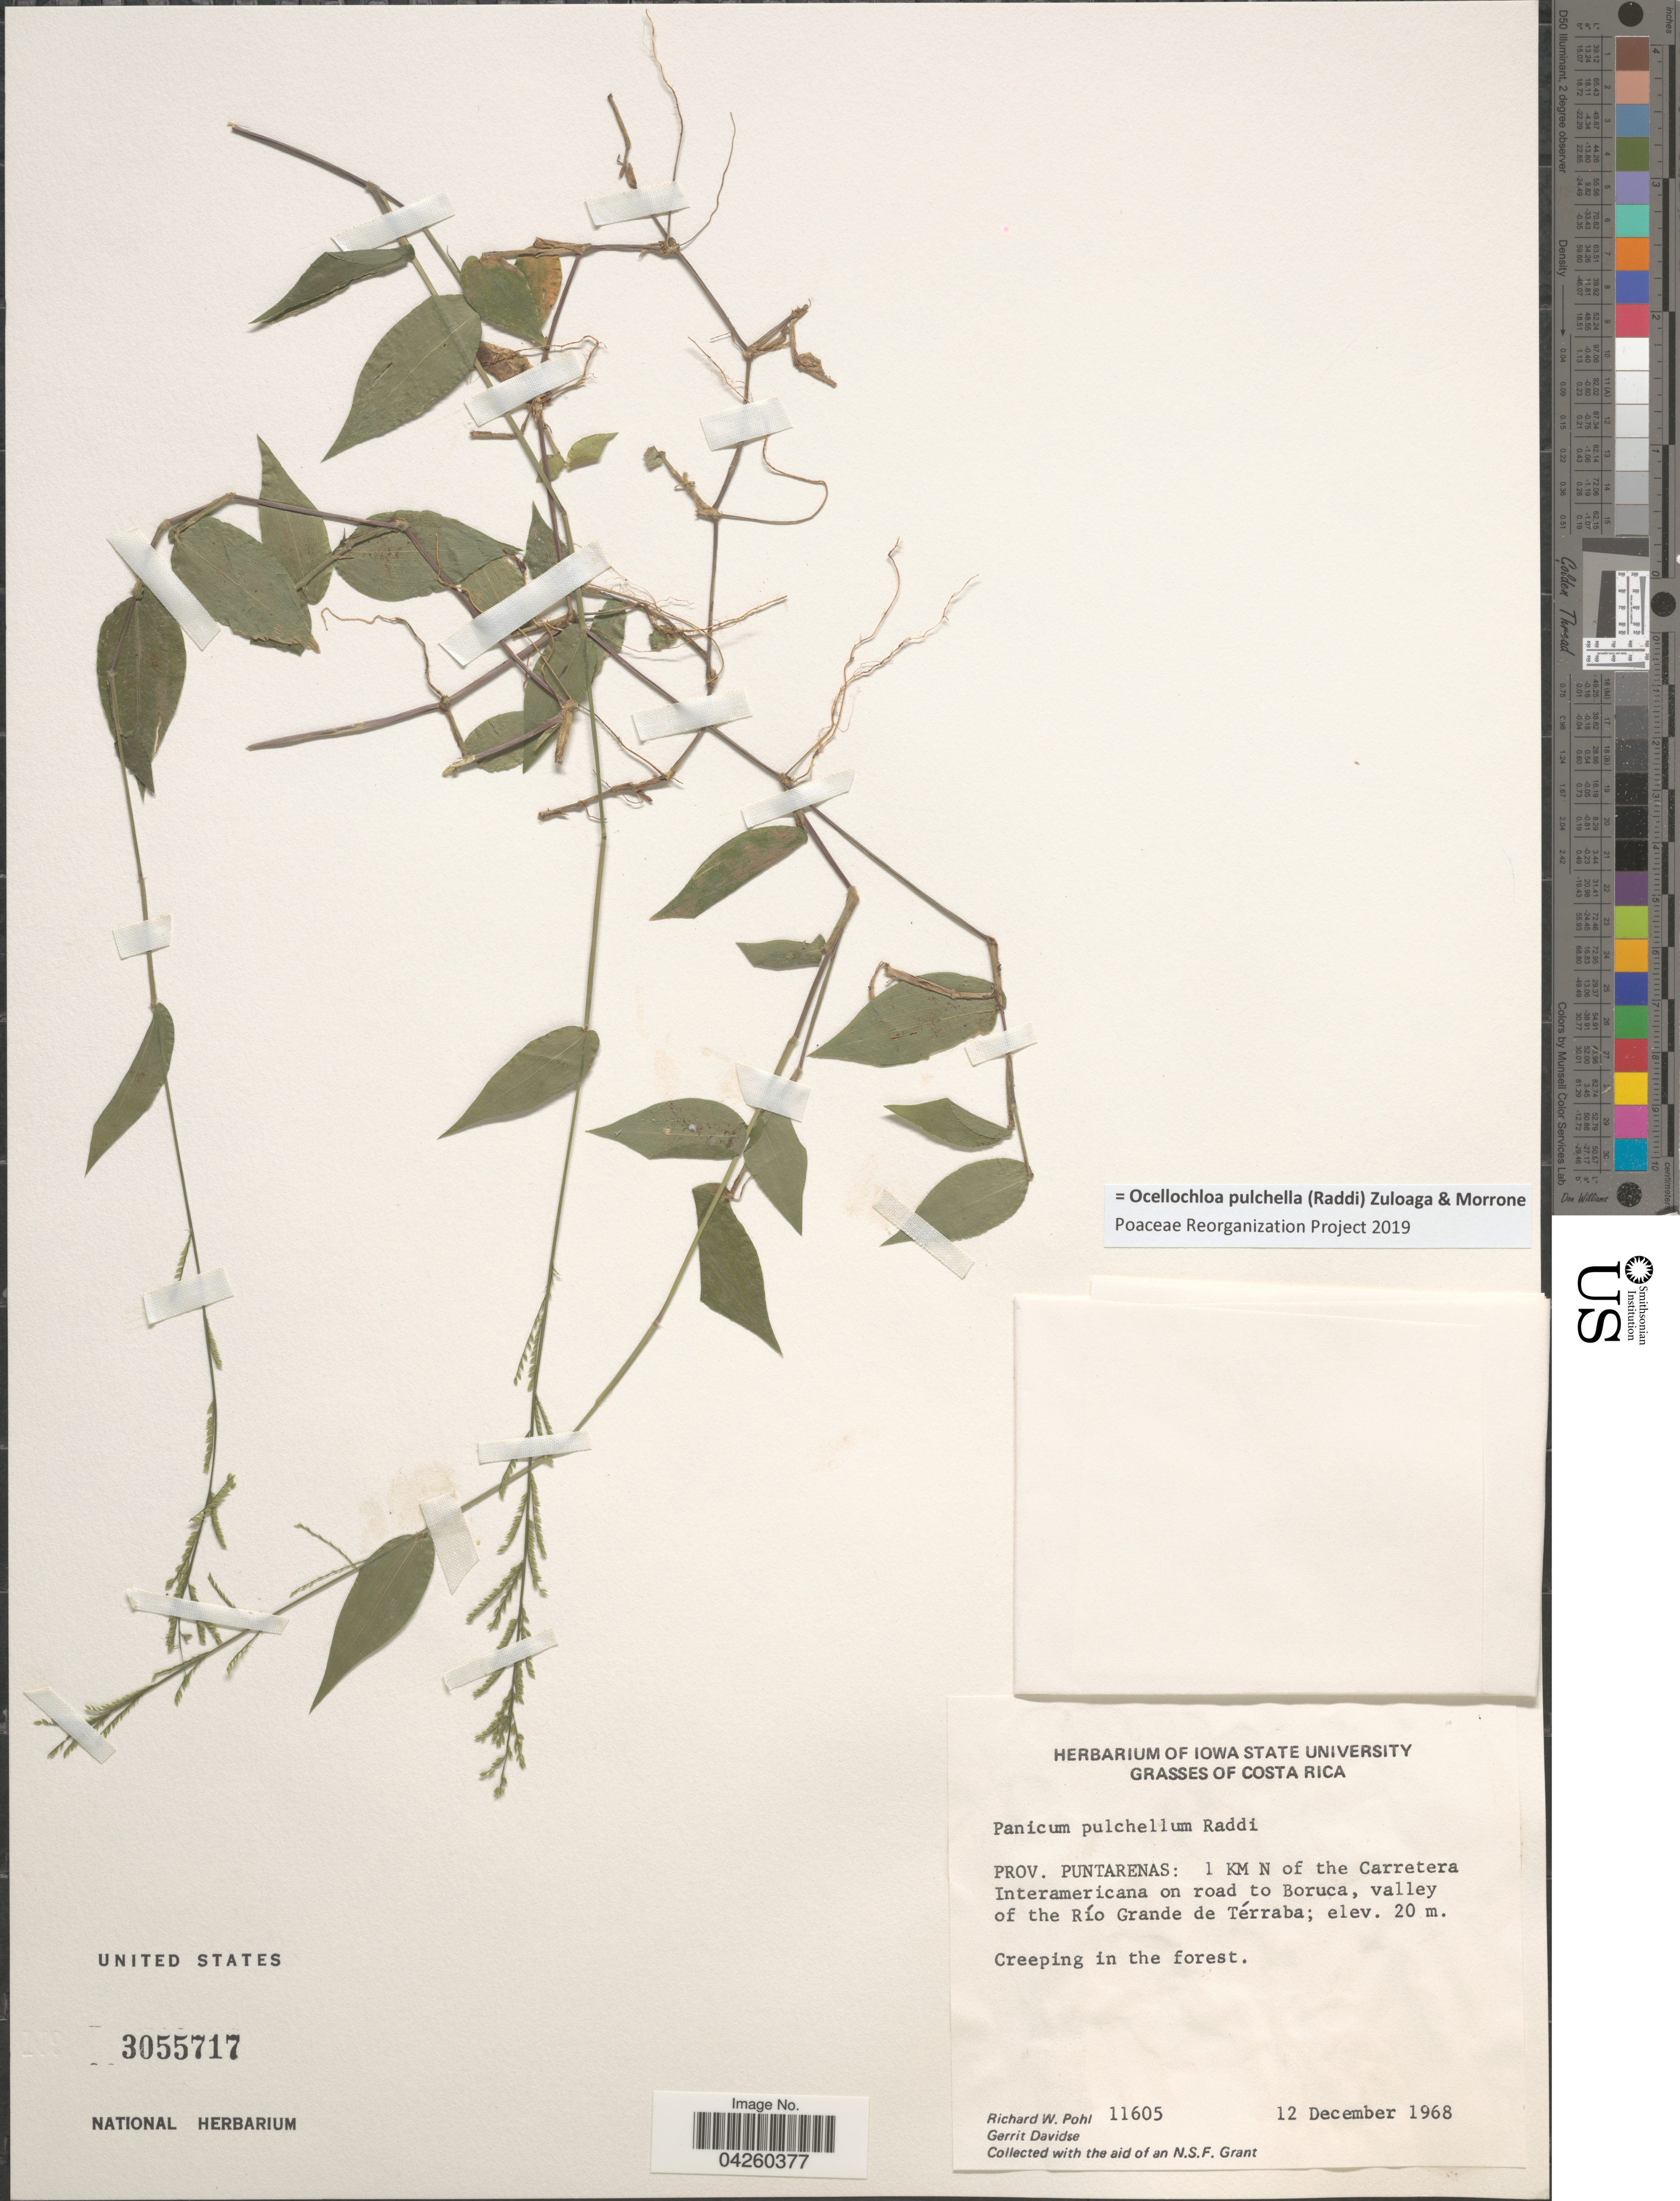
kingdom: Plantae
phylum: Tracheophyta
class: Liliopsida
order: Poales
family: Poaceae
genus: Ocellochloa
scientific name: Ocellochloa pulchella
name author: (Raddi) Zuloaga & Morrone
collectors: R. W. Pohl & G. Davidse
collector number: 11605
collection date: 1968-12-12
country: Costa Rica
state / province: Puntarenas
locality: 1 KM N of the Carretera Interamericana on road to Boruca, valley of the Río Grande de Térraba.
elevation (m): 20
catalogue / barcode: US 3055717